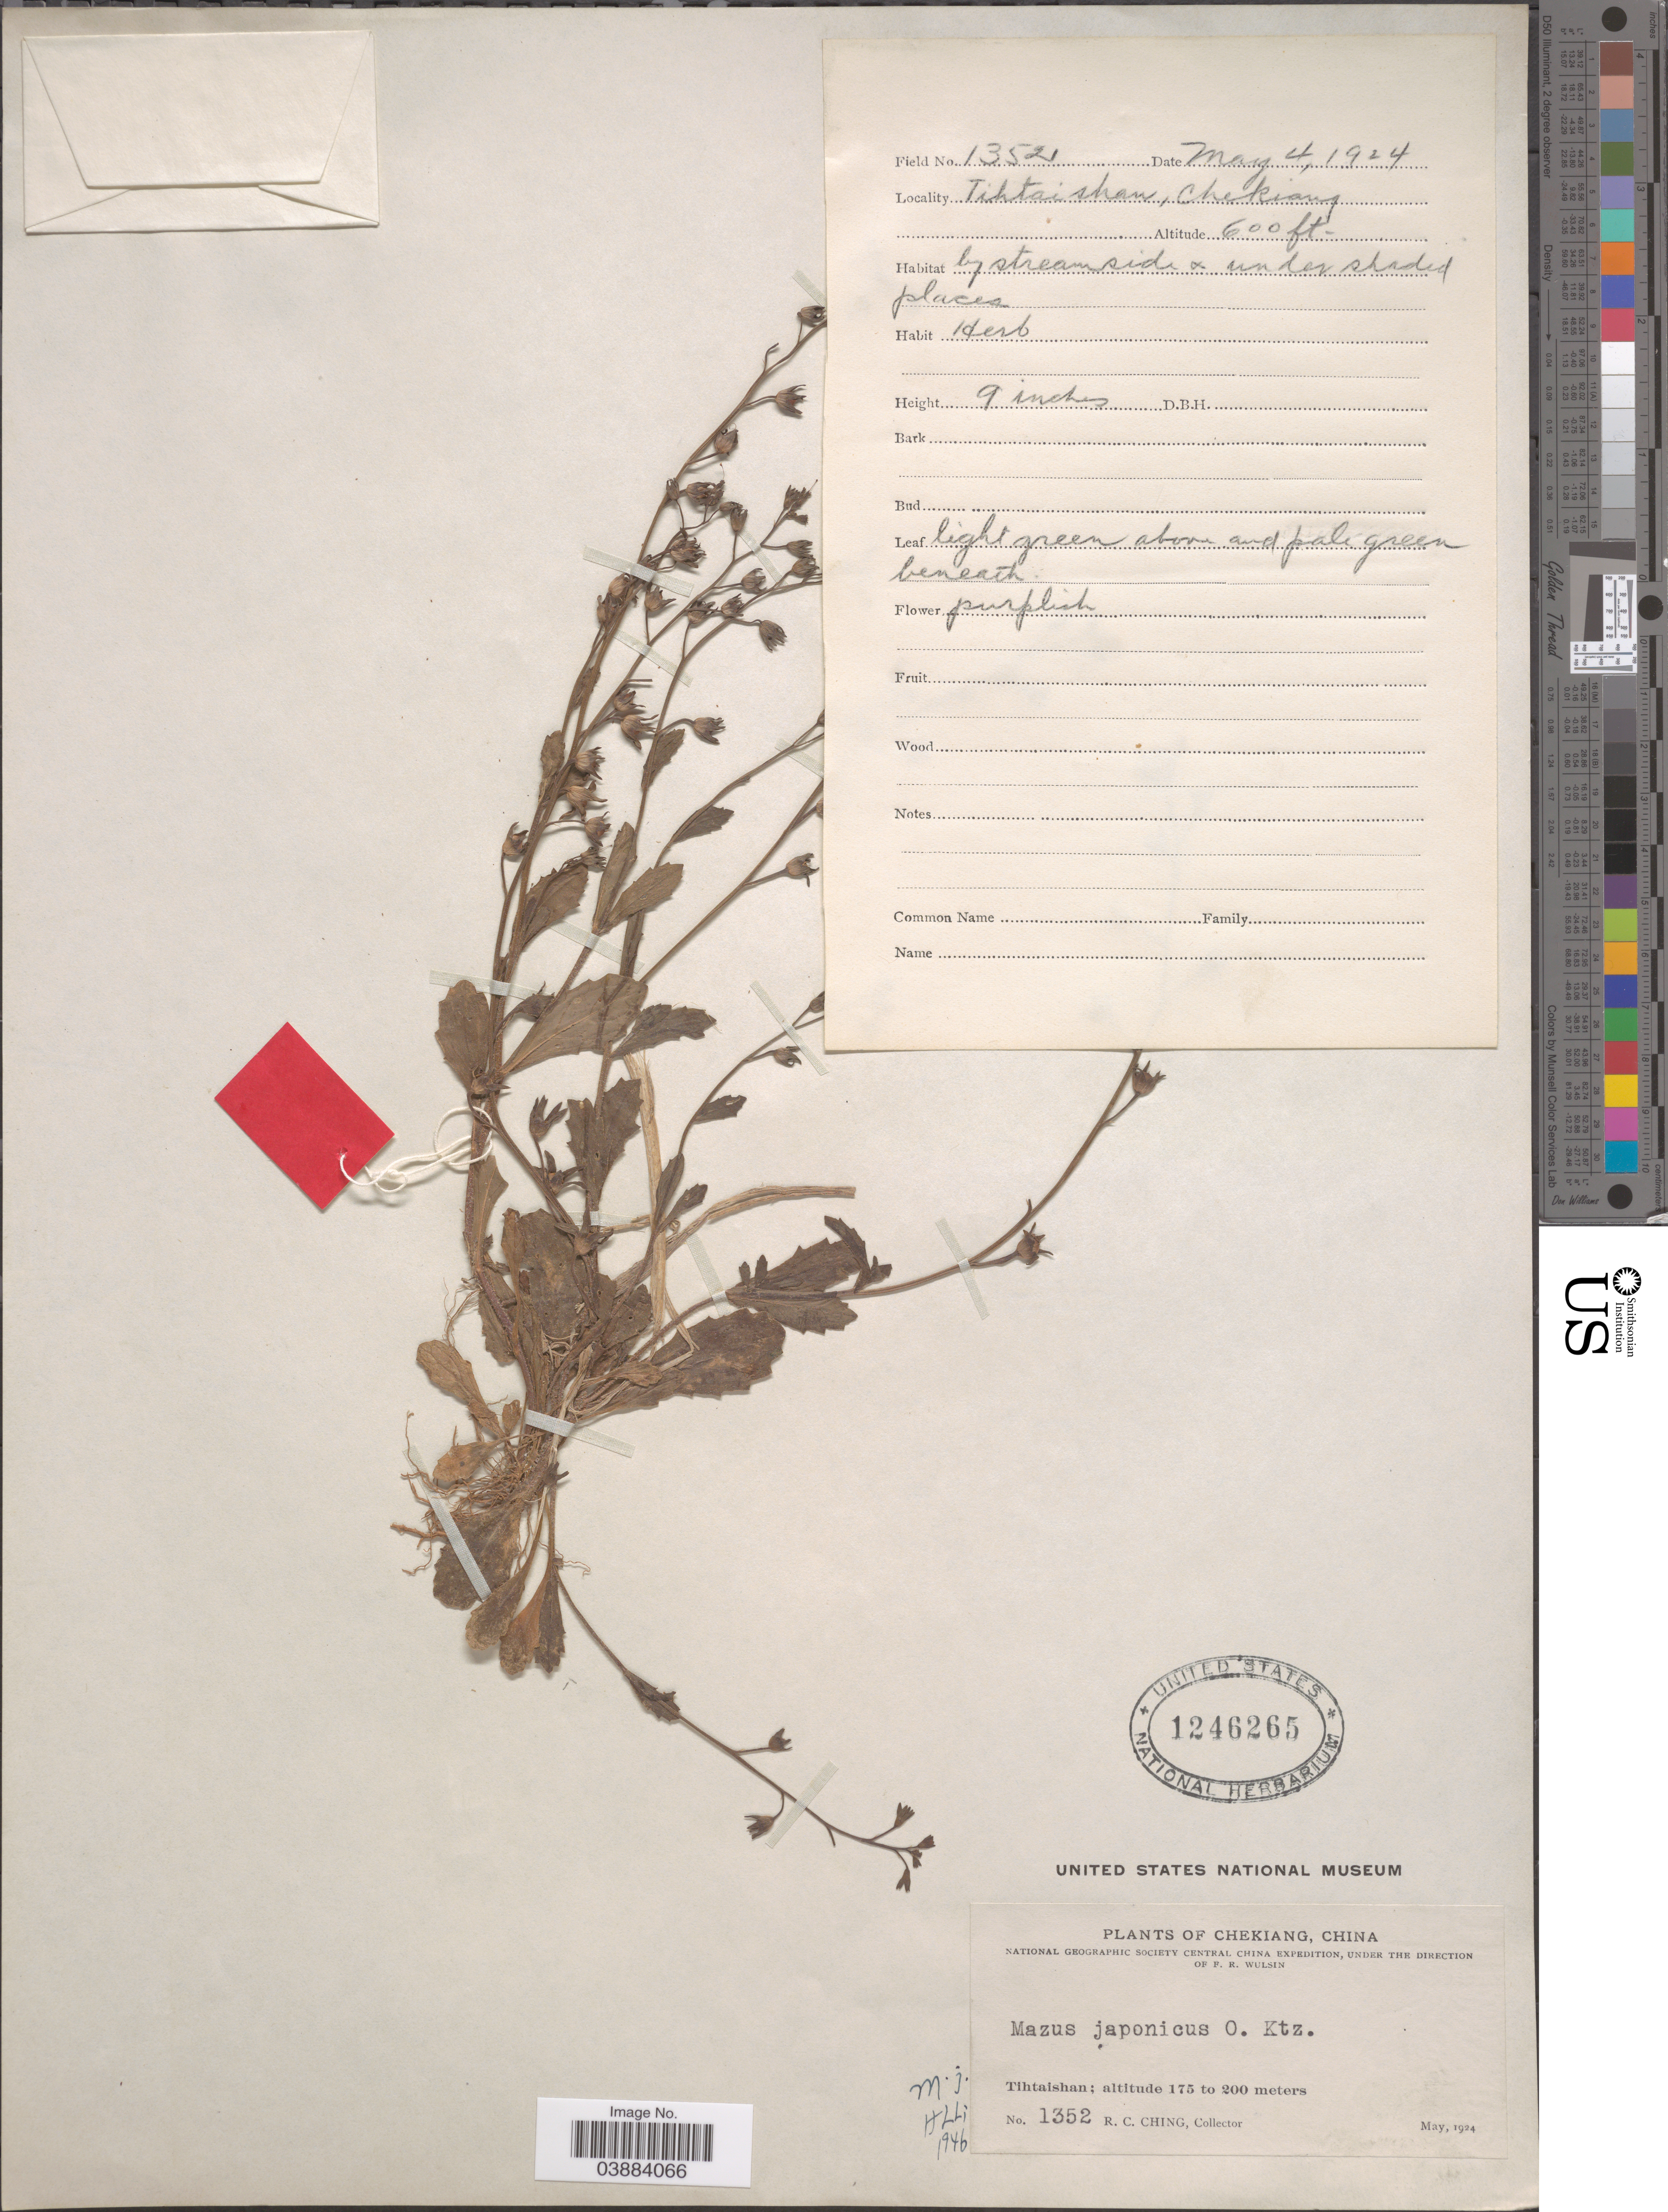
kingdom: Plantae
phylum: Tracheophyta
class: Magnoliopsida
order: Lamiales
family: Mazaceae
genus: Mazus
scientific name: Mazus japonicus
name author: (Thunb.) Kuntze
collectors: R. C. Ching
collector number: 1352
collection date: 1924-05-04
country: China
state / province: Zhejiang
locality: Chekiang. Tihtaishan.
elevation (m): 183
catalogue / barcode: US 1246265